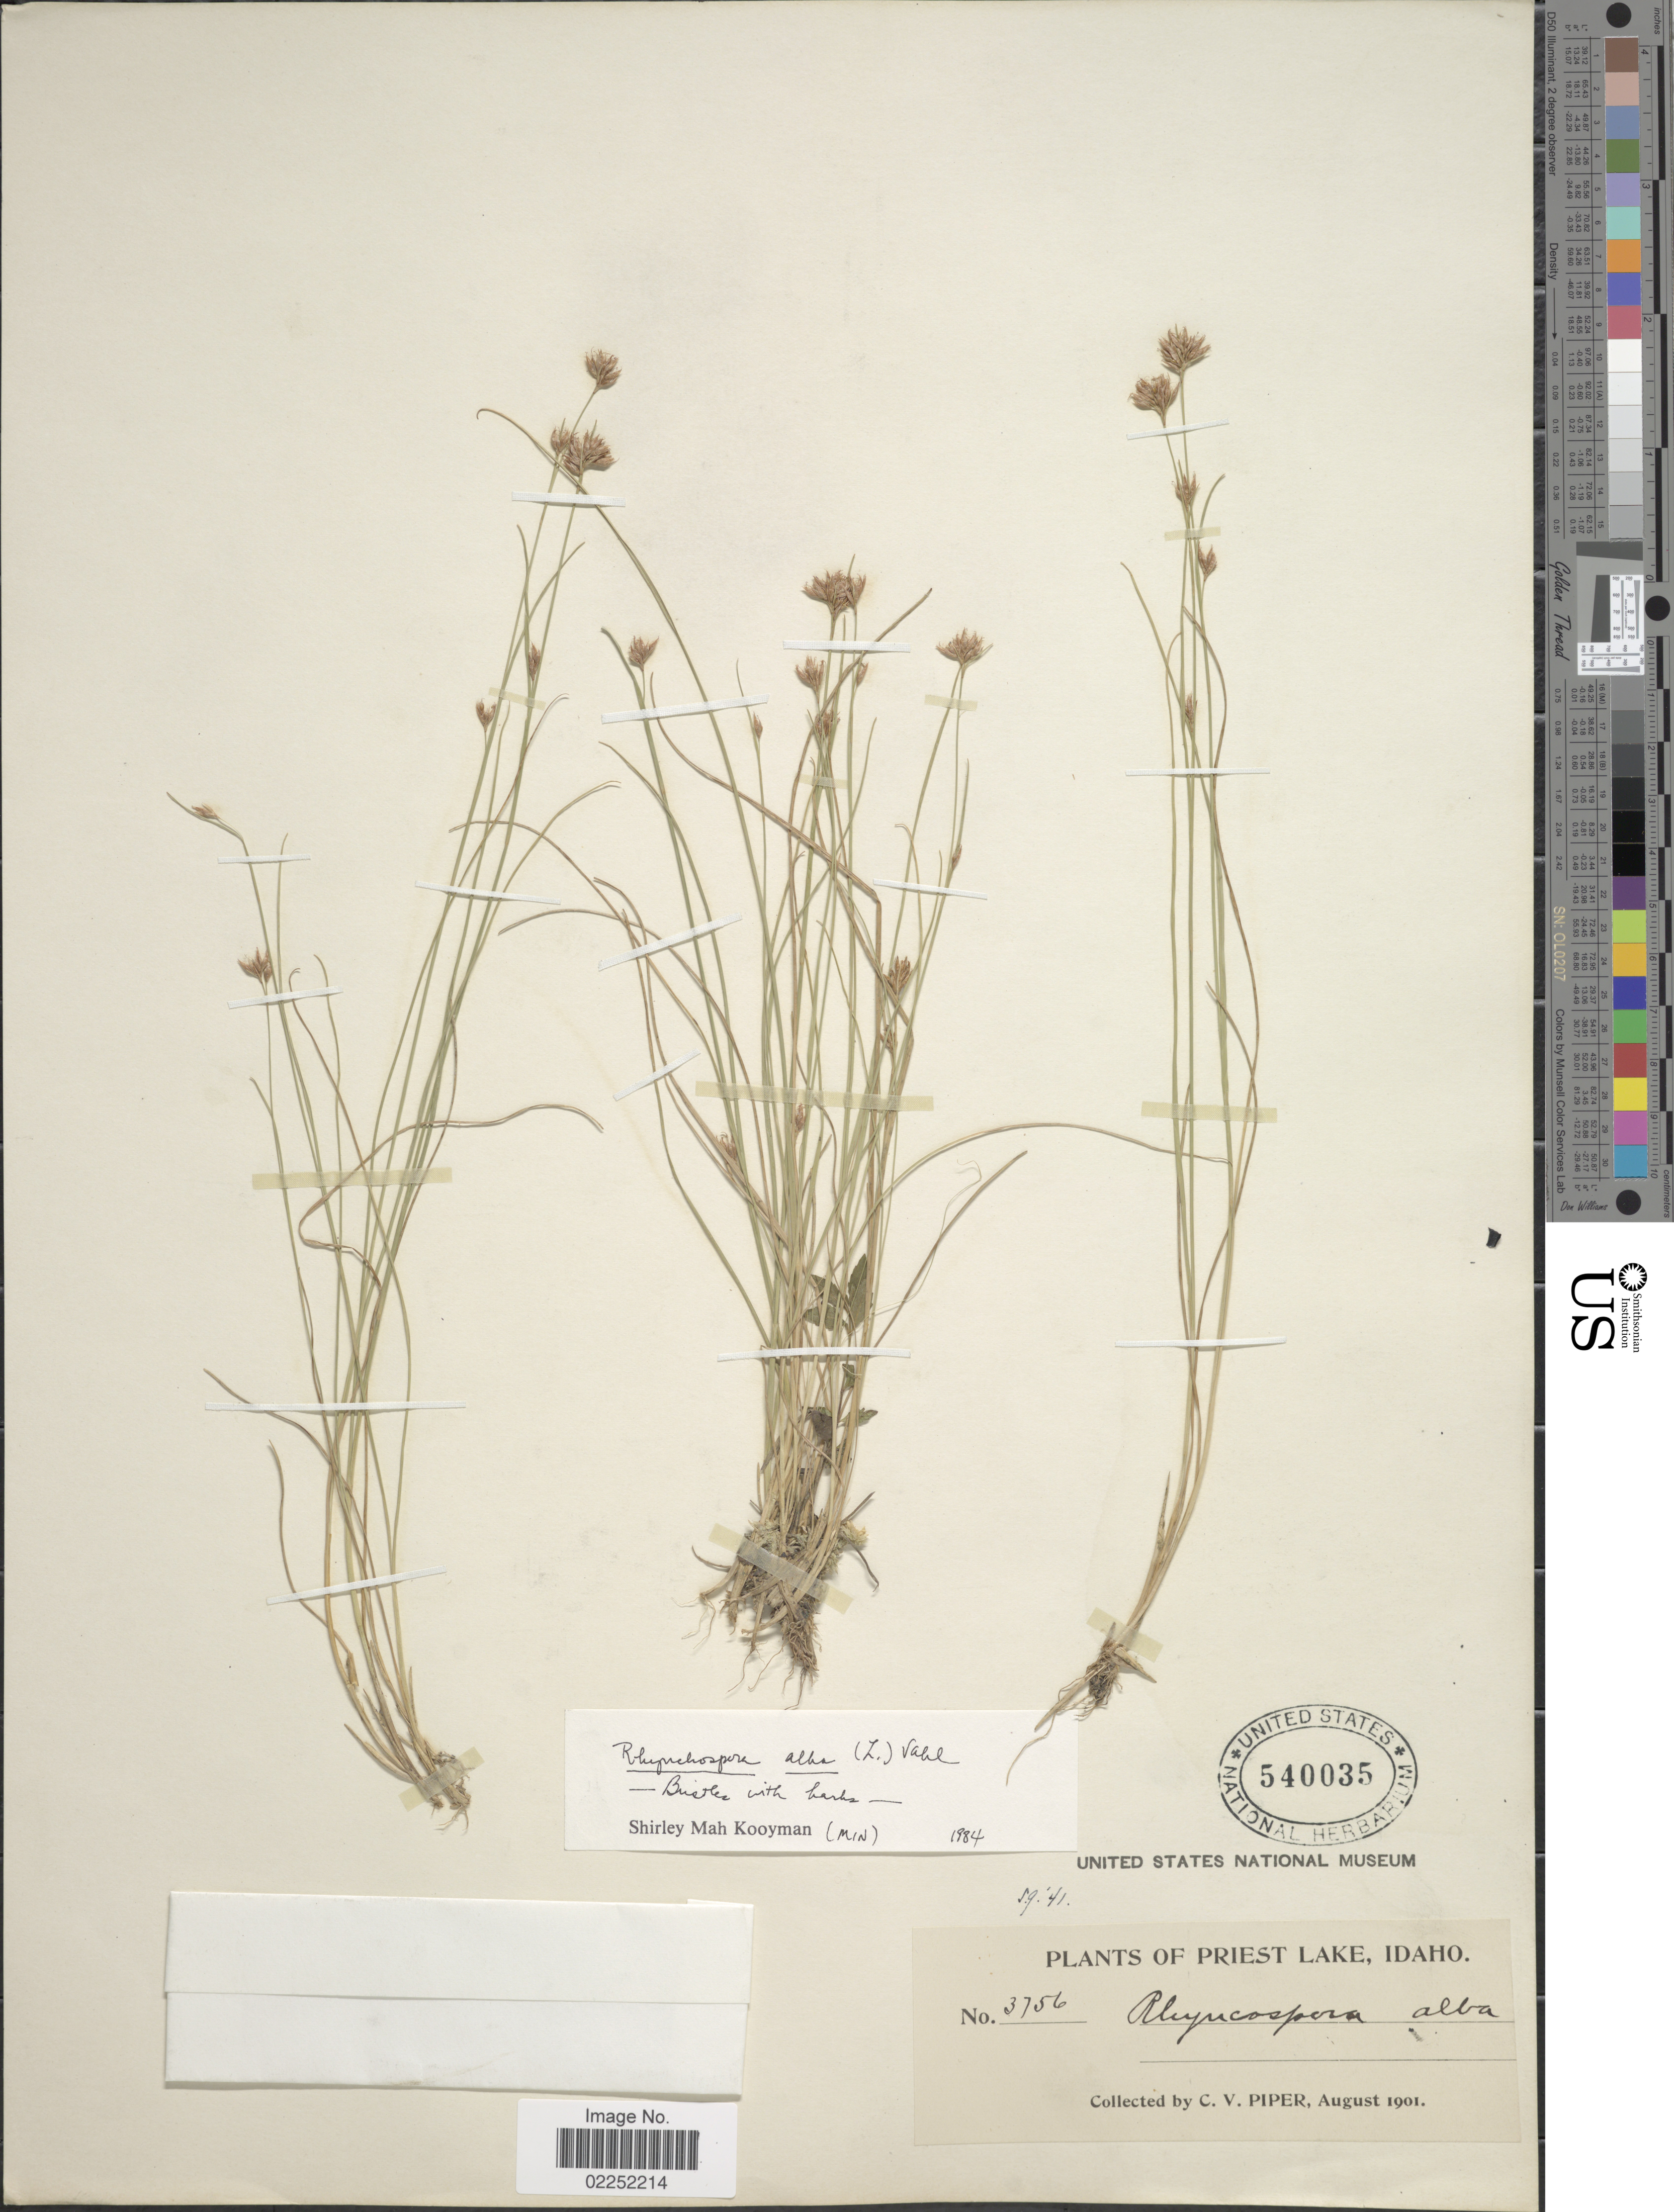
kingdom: Plantae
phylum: Tracheophyta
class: Liliopsida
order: Poales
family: Cyperaceae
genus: Rhynchospora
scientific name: Rhynchospora alba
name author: (L.) Vahl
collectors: C. V. Piper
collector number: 3756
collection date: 1901-08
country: United States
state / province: Idaho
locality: Priest Lake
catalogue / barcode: US 540035